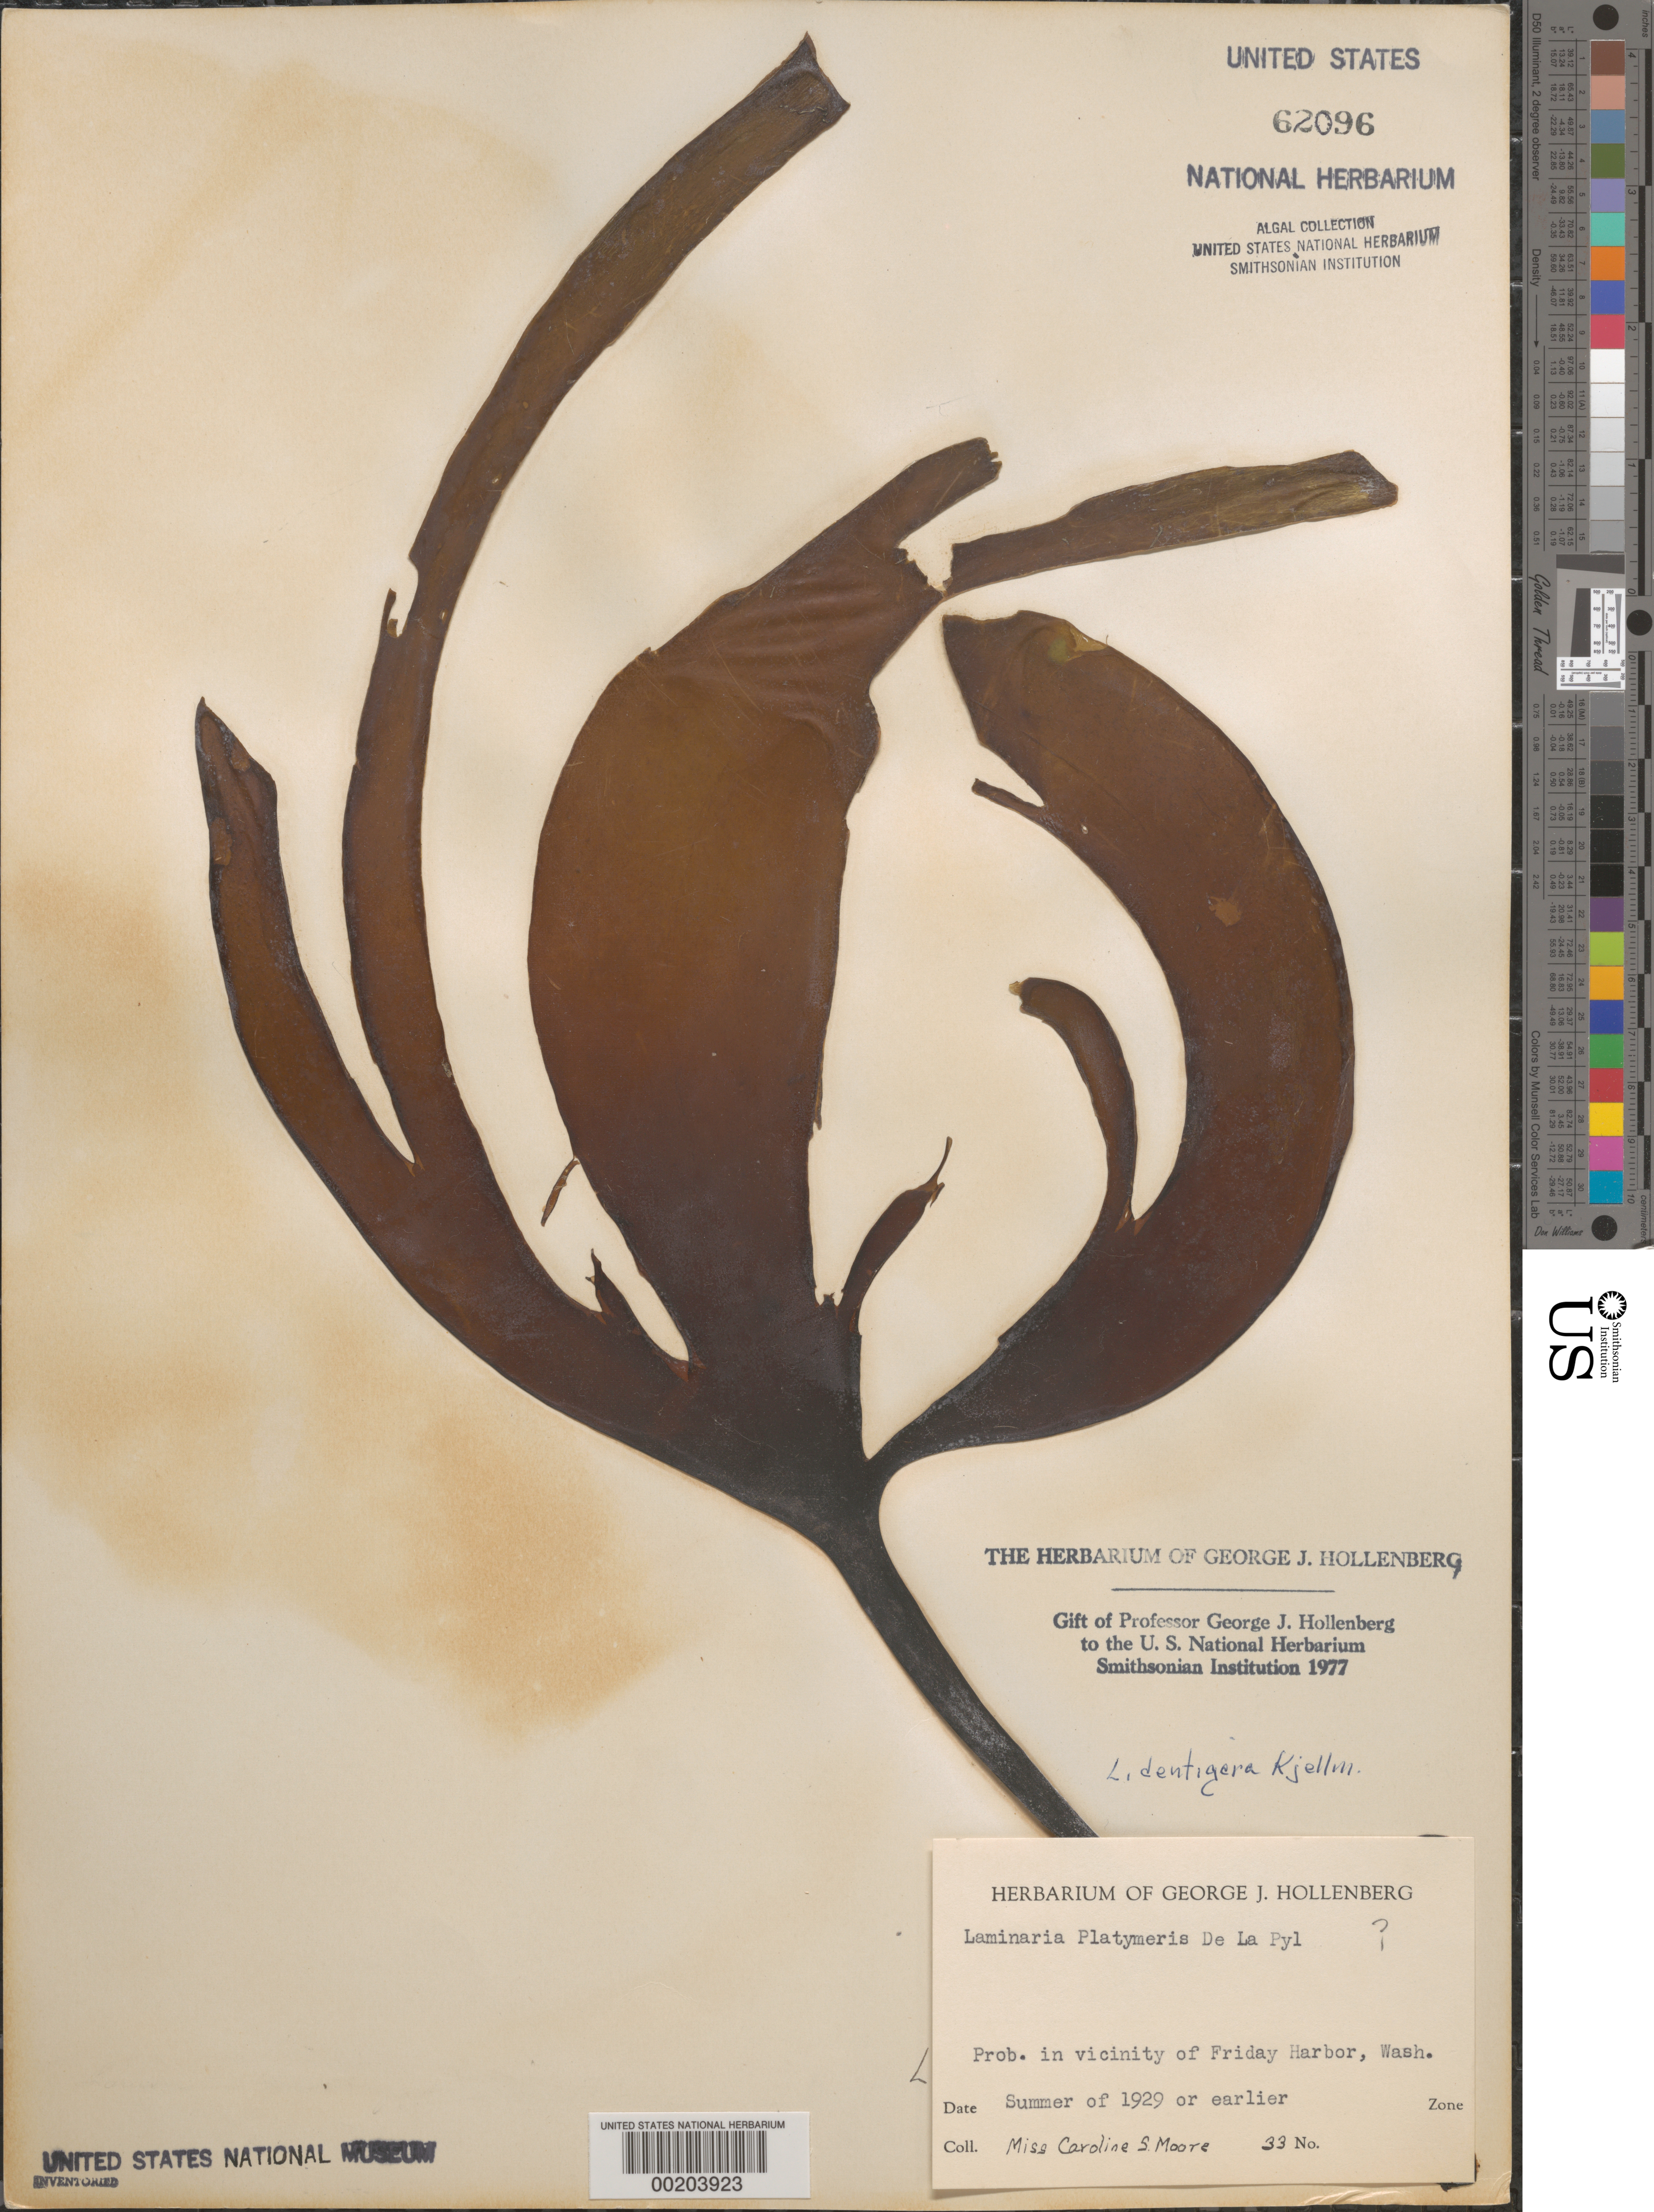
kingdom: Chromista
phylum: Ochrophyta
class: Phaeophyceae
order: Laminariales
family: Laminariaceae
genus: Laminaria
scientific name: Laminaria dentigera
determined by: Hollenberg, George J.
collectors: C. Moore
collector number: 33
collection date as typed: Sum 1929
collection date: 1929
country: United States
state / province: Washington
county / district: San Juan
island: San Juan Island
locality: Probably Friday Harbor area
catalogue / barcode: US 62096